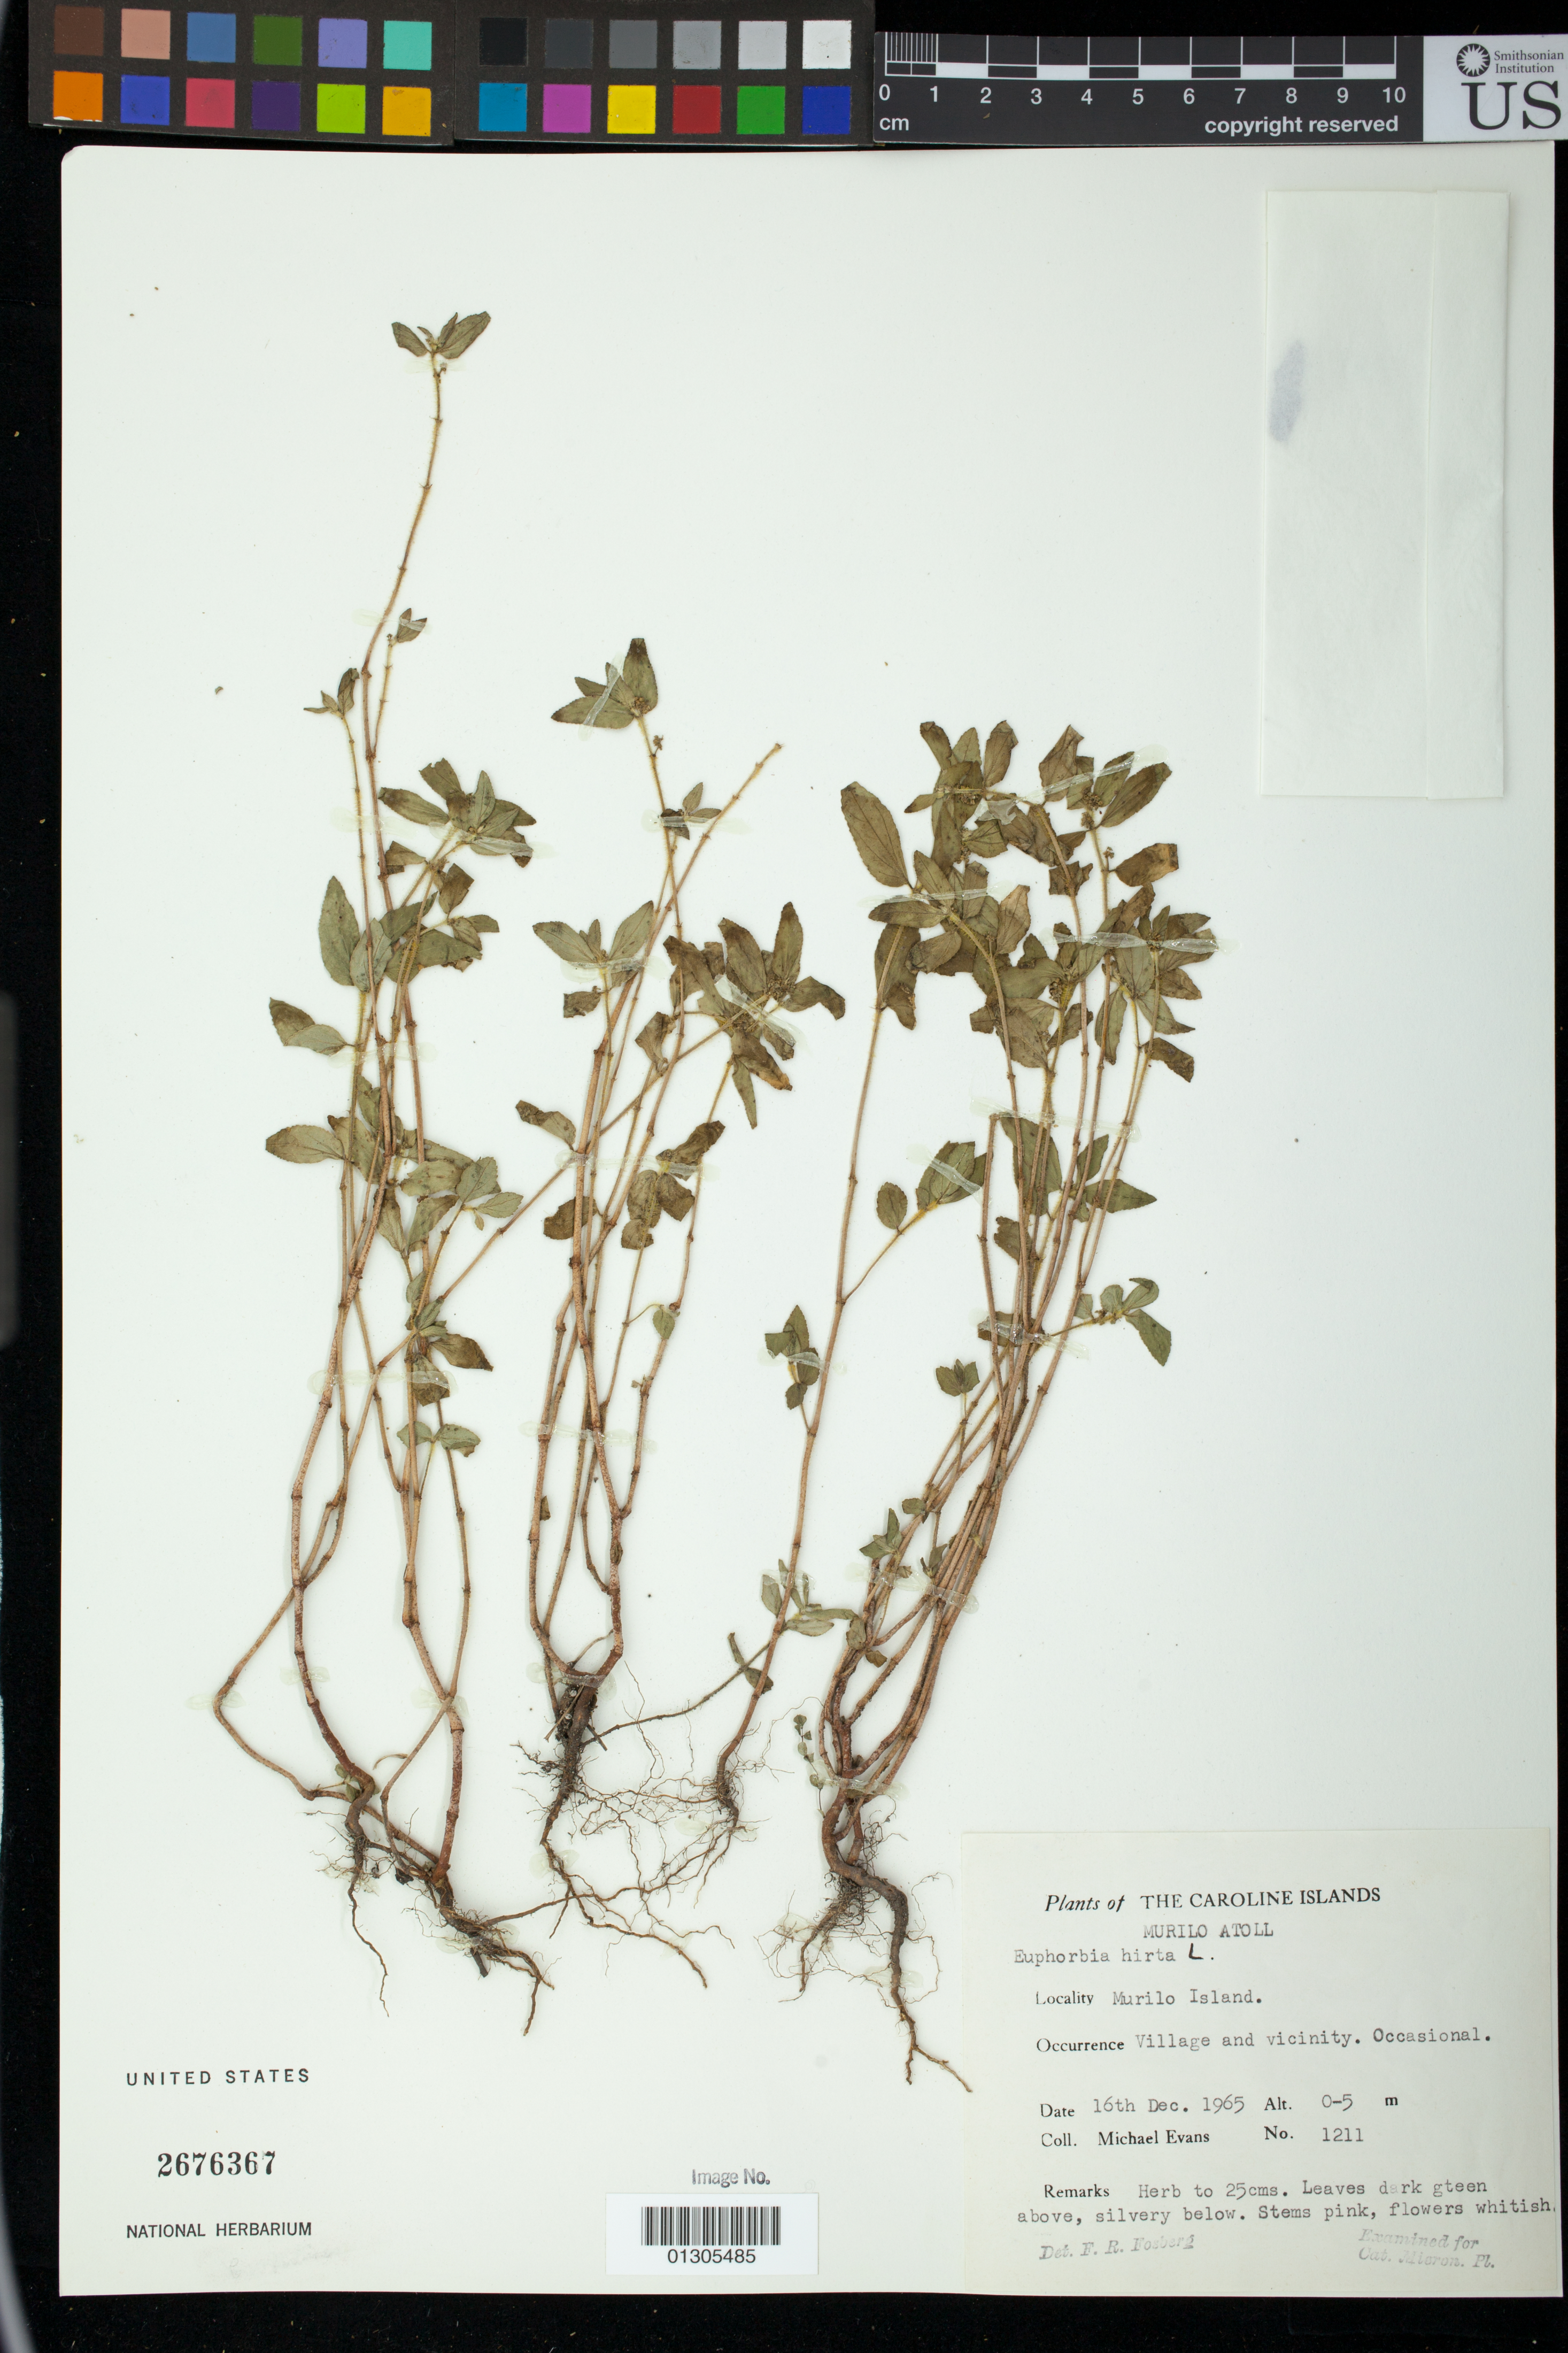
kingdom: Plantae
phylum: Tracheophyta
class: Magnoliopsida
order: Malpighiales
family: Euphorbiaceae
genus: Euphorbia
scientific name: Euphorbia hirta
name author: L.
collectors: M. Evans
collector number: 1211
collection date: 1965-12-16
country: Micronesia, Federated States of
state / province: Truk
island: Murilo Atoll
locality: Murilo Island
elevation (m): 0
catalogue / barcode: US 2676367